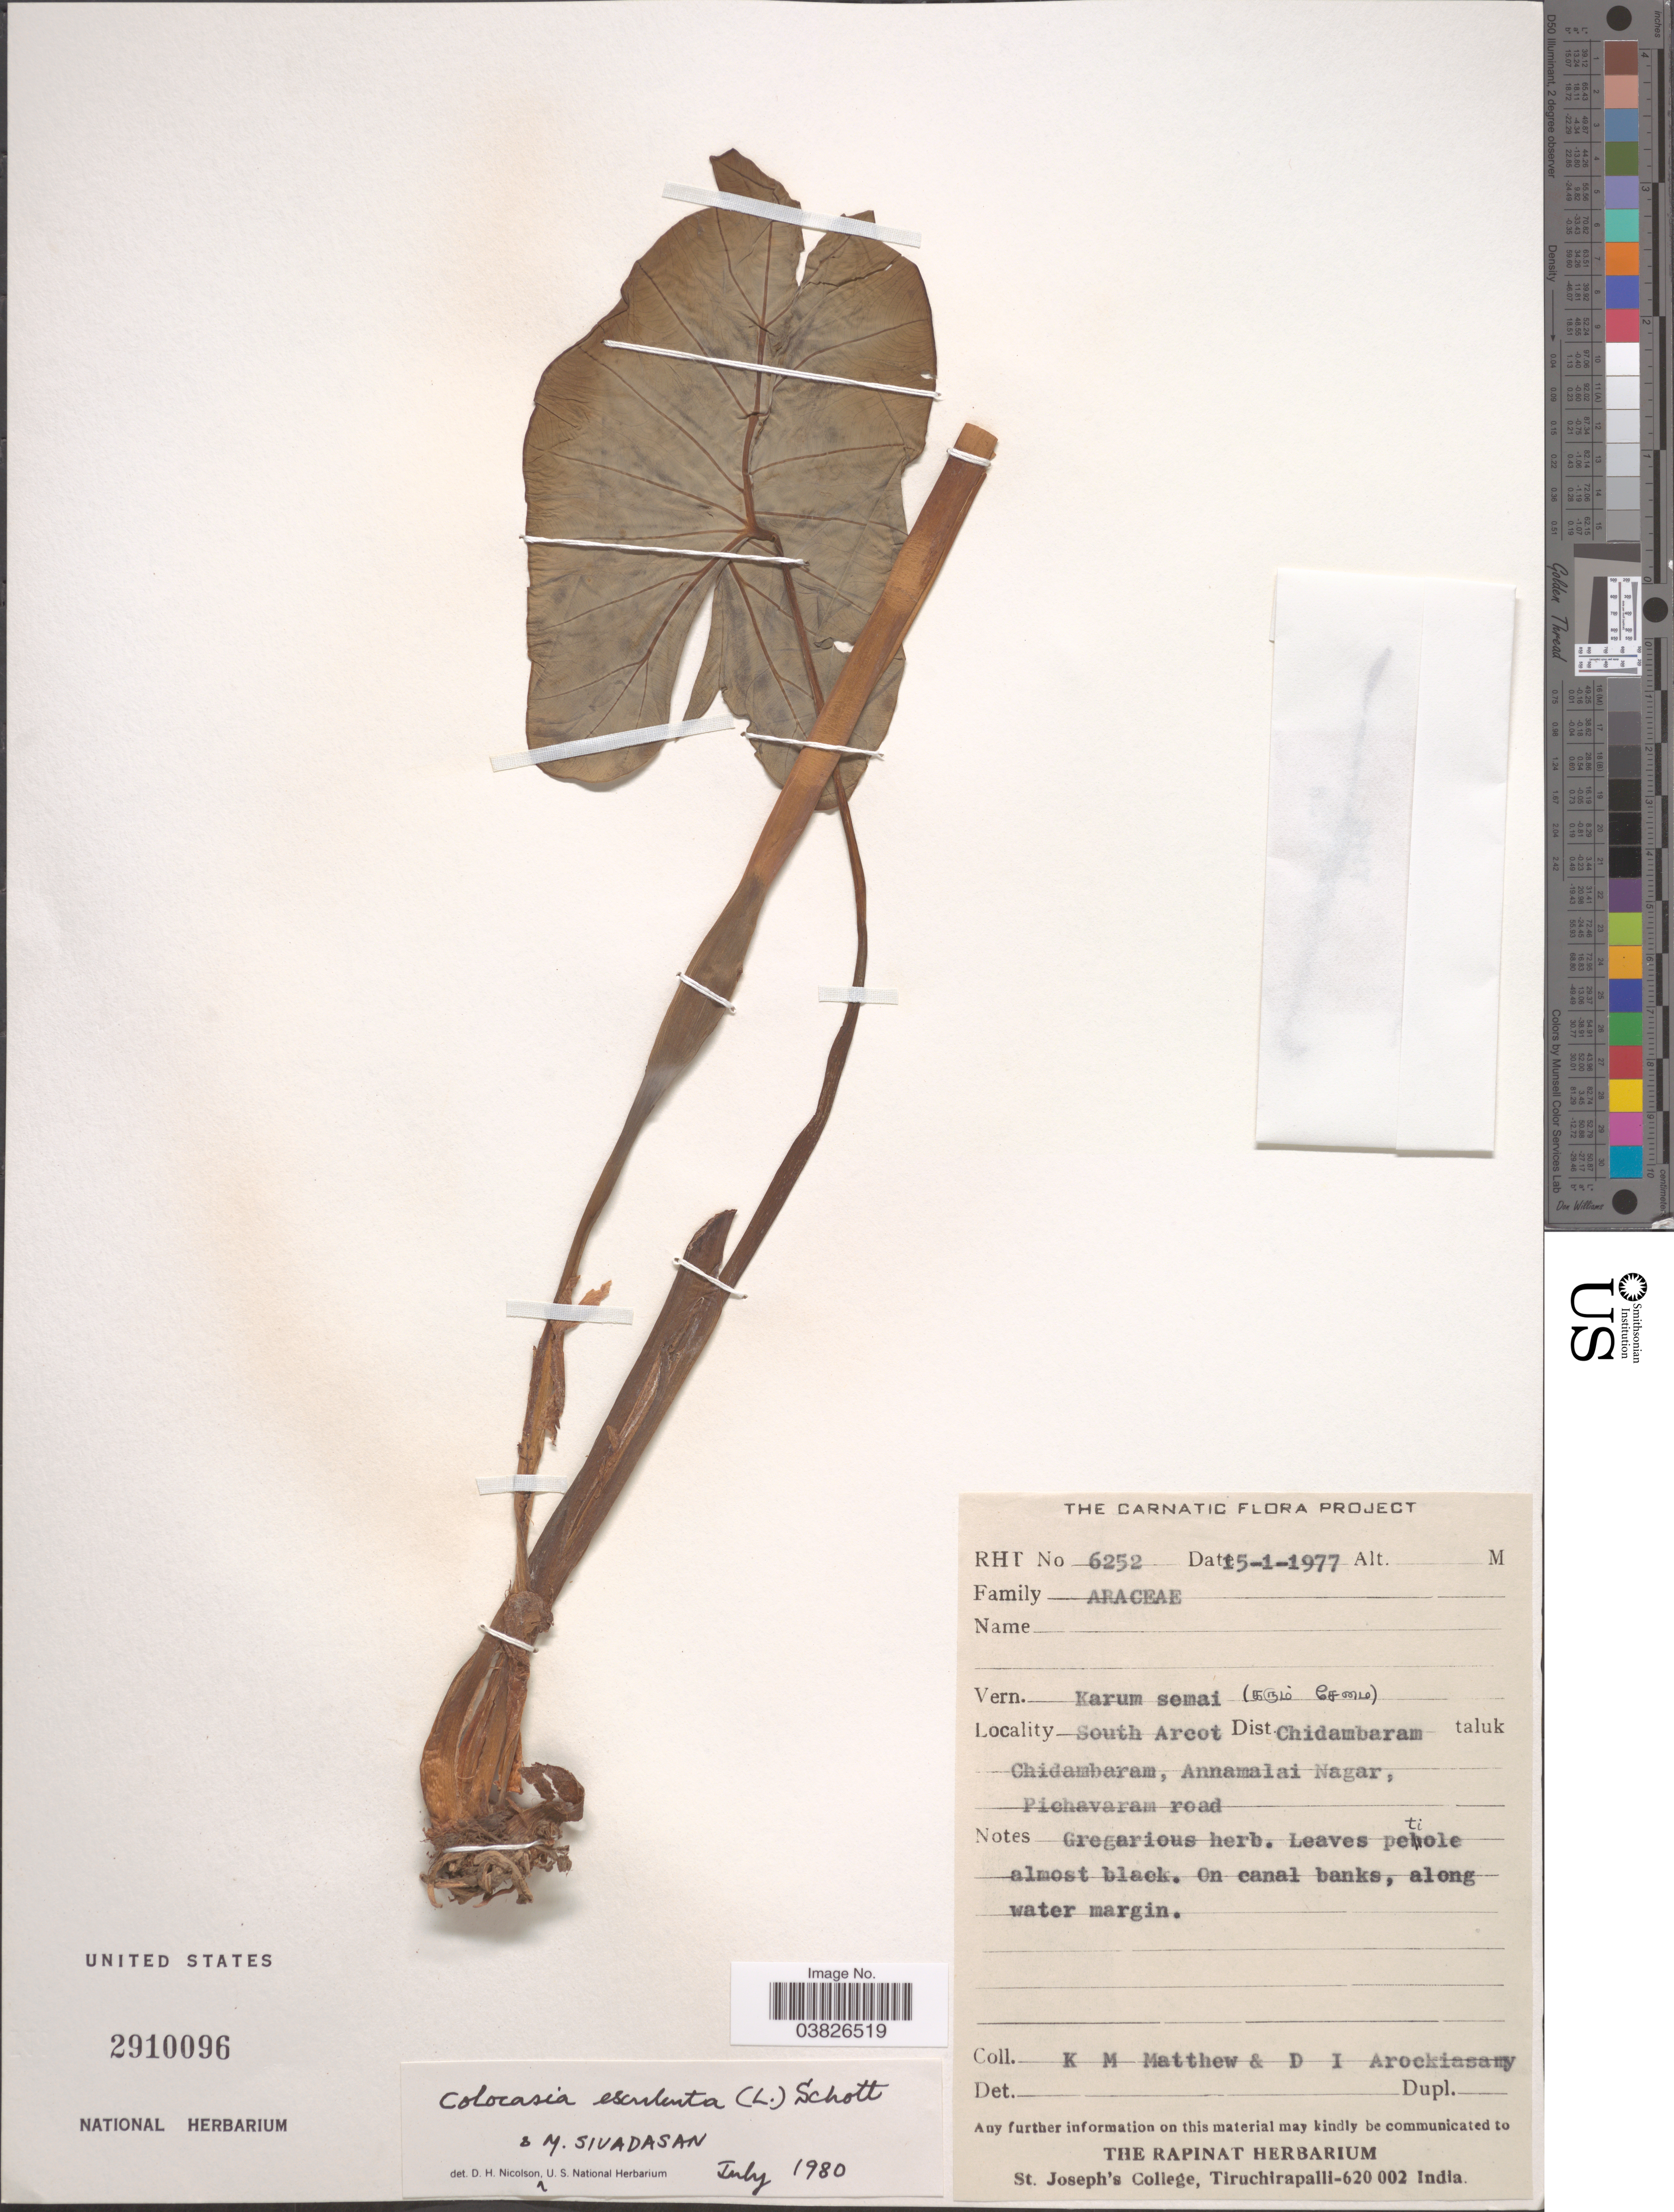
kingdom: Plantae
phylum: Tracheophyta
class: Liliopsida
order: Alismatales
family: Araceae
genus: Colocasia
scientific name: Colocasia esculenta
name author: (L.) Schott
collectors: K. M. Matthew & D. Arockiasamy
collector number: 6252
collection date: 1977-01-15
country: India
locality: South Arcot Dist. Chidambaram taluk Chidambaram, Annamalai Nagar, Pichavaram road.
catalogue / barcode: US 2910096